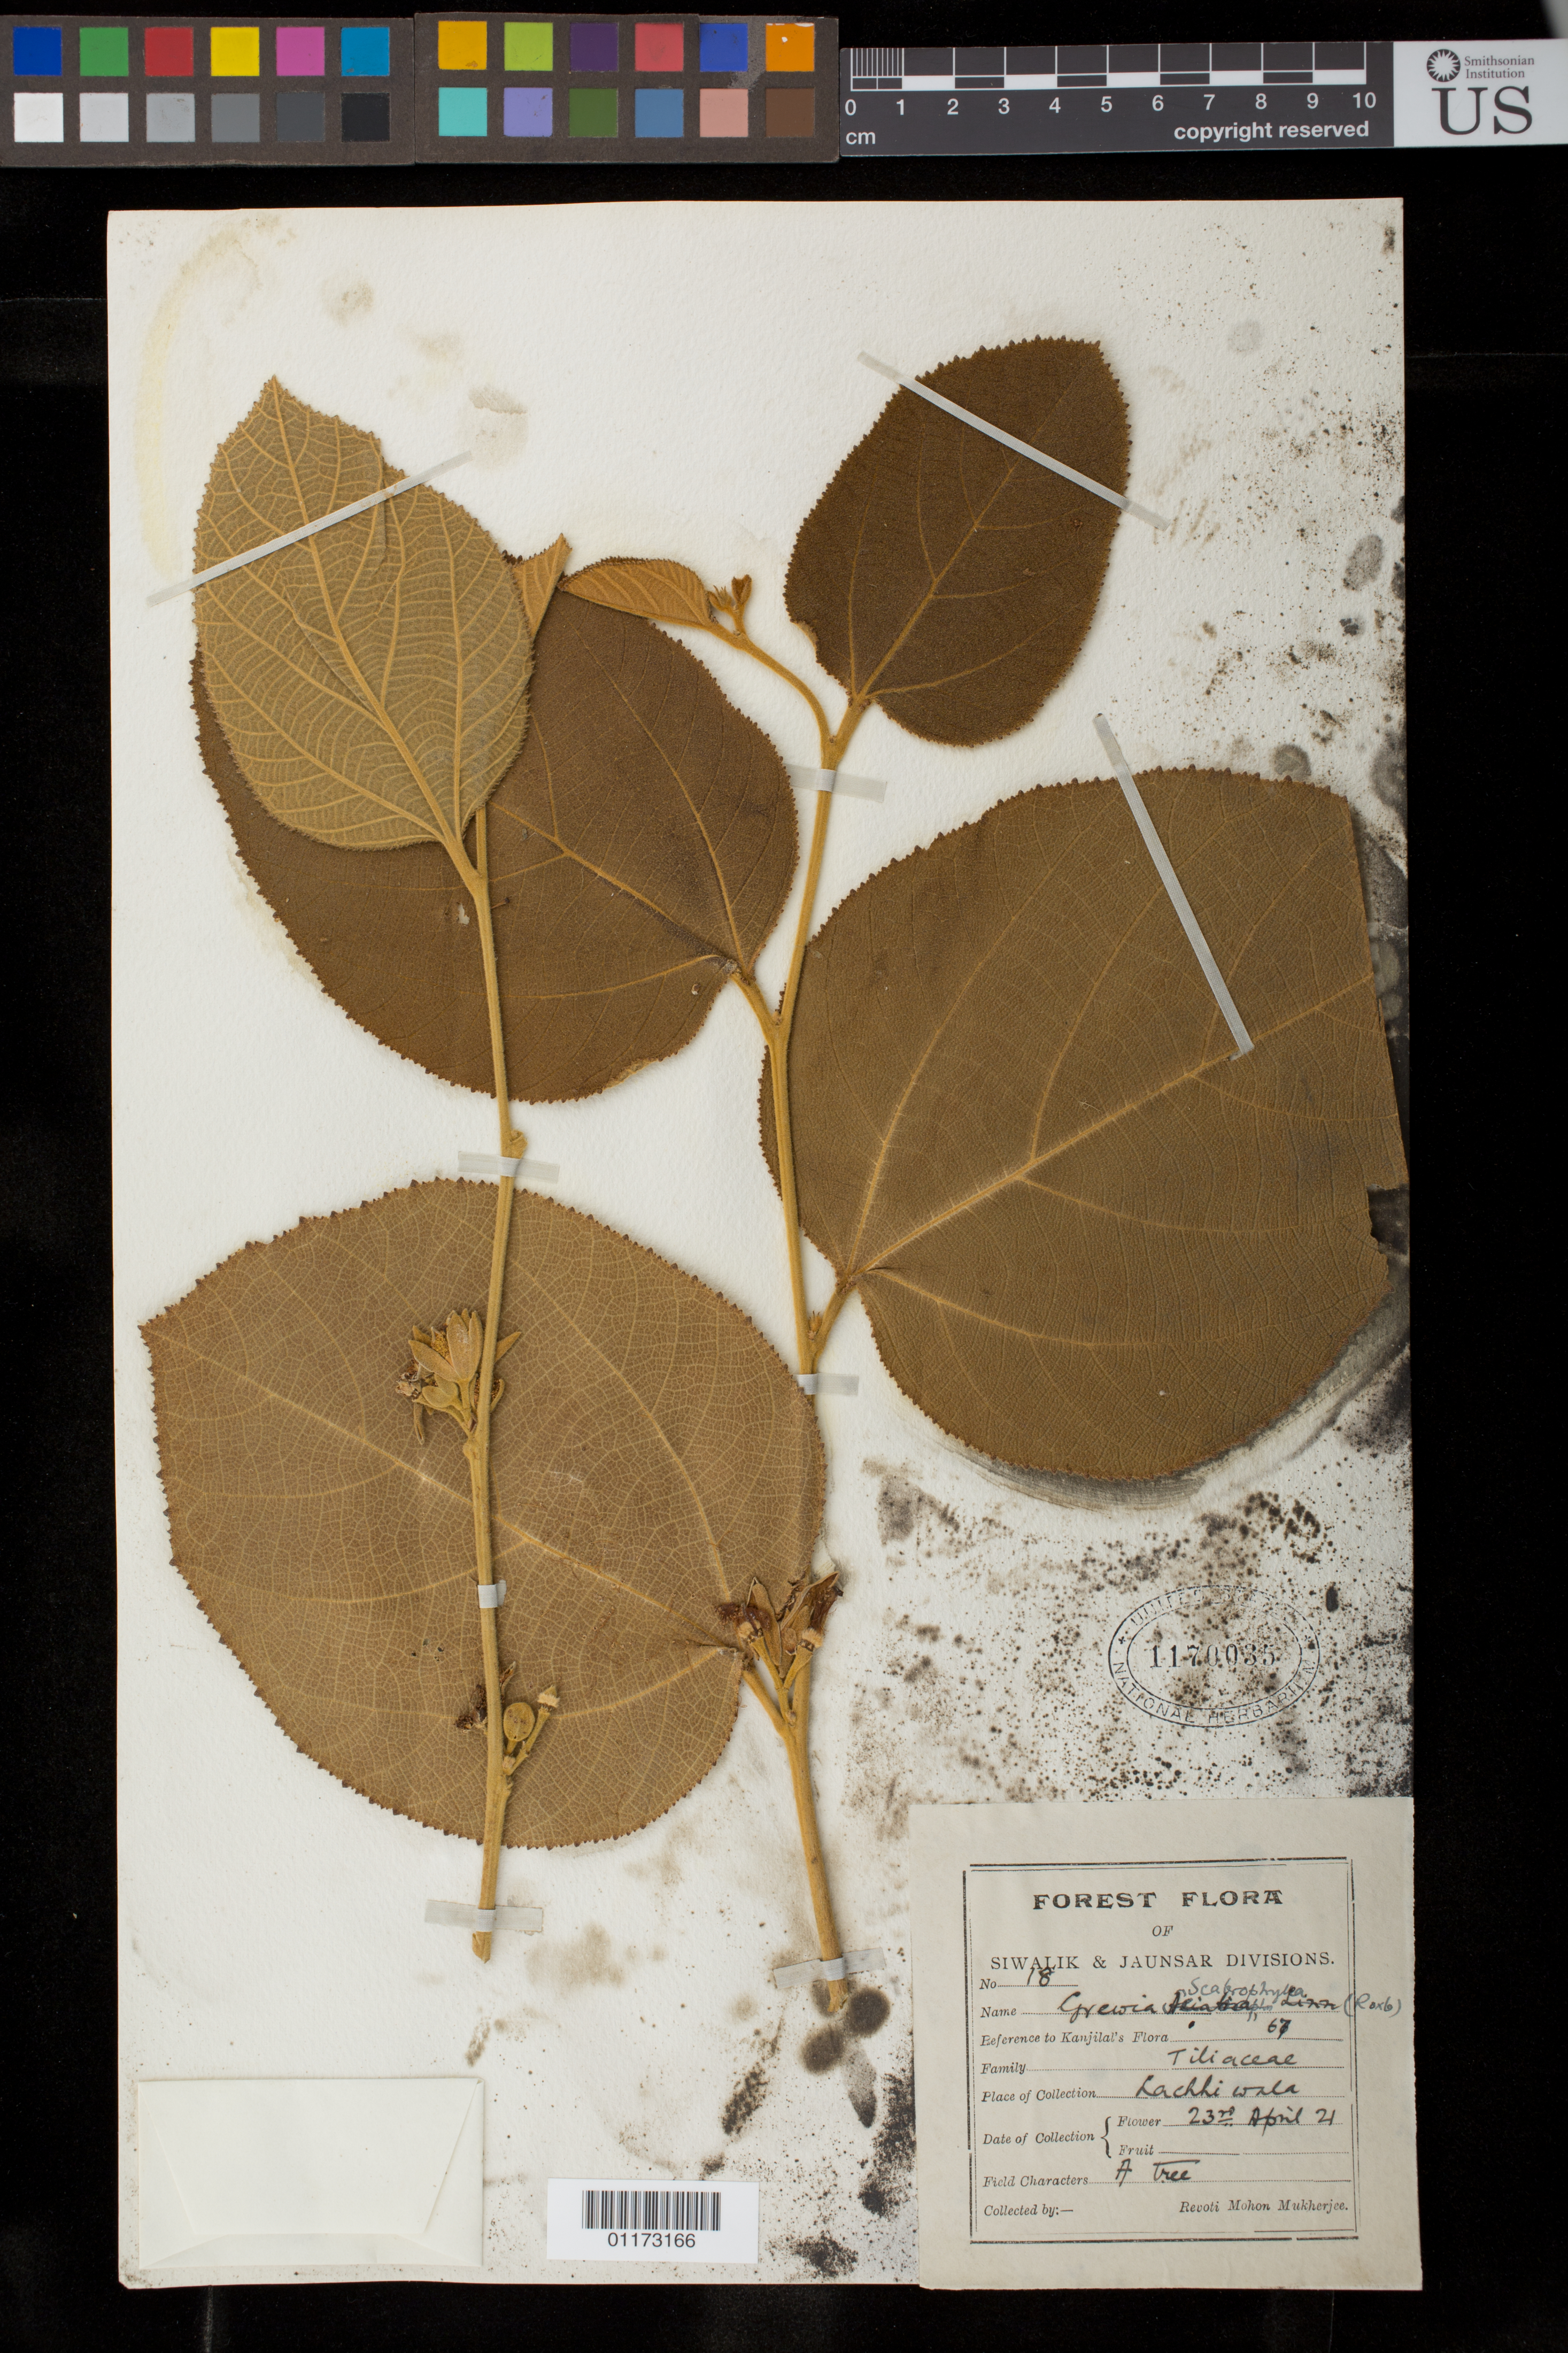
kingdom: Plantae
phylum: Tracheophyta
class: Magnoliopsida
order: Malvales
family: Malvaceae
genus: Grewia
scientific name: Grewia sclerophylla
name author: Roxb. ex G. Don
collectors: R. Mukherjee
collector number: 18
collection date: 1921-04-23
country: India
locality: Siwalik and Jaunsar Divisions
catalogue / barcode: US 1170035